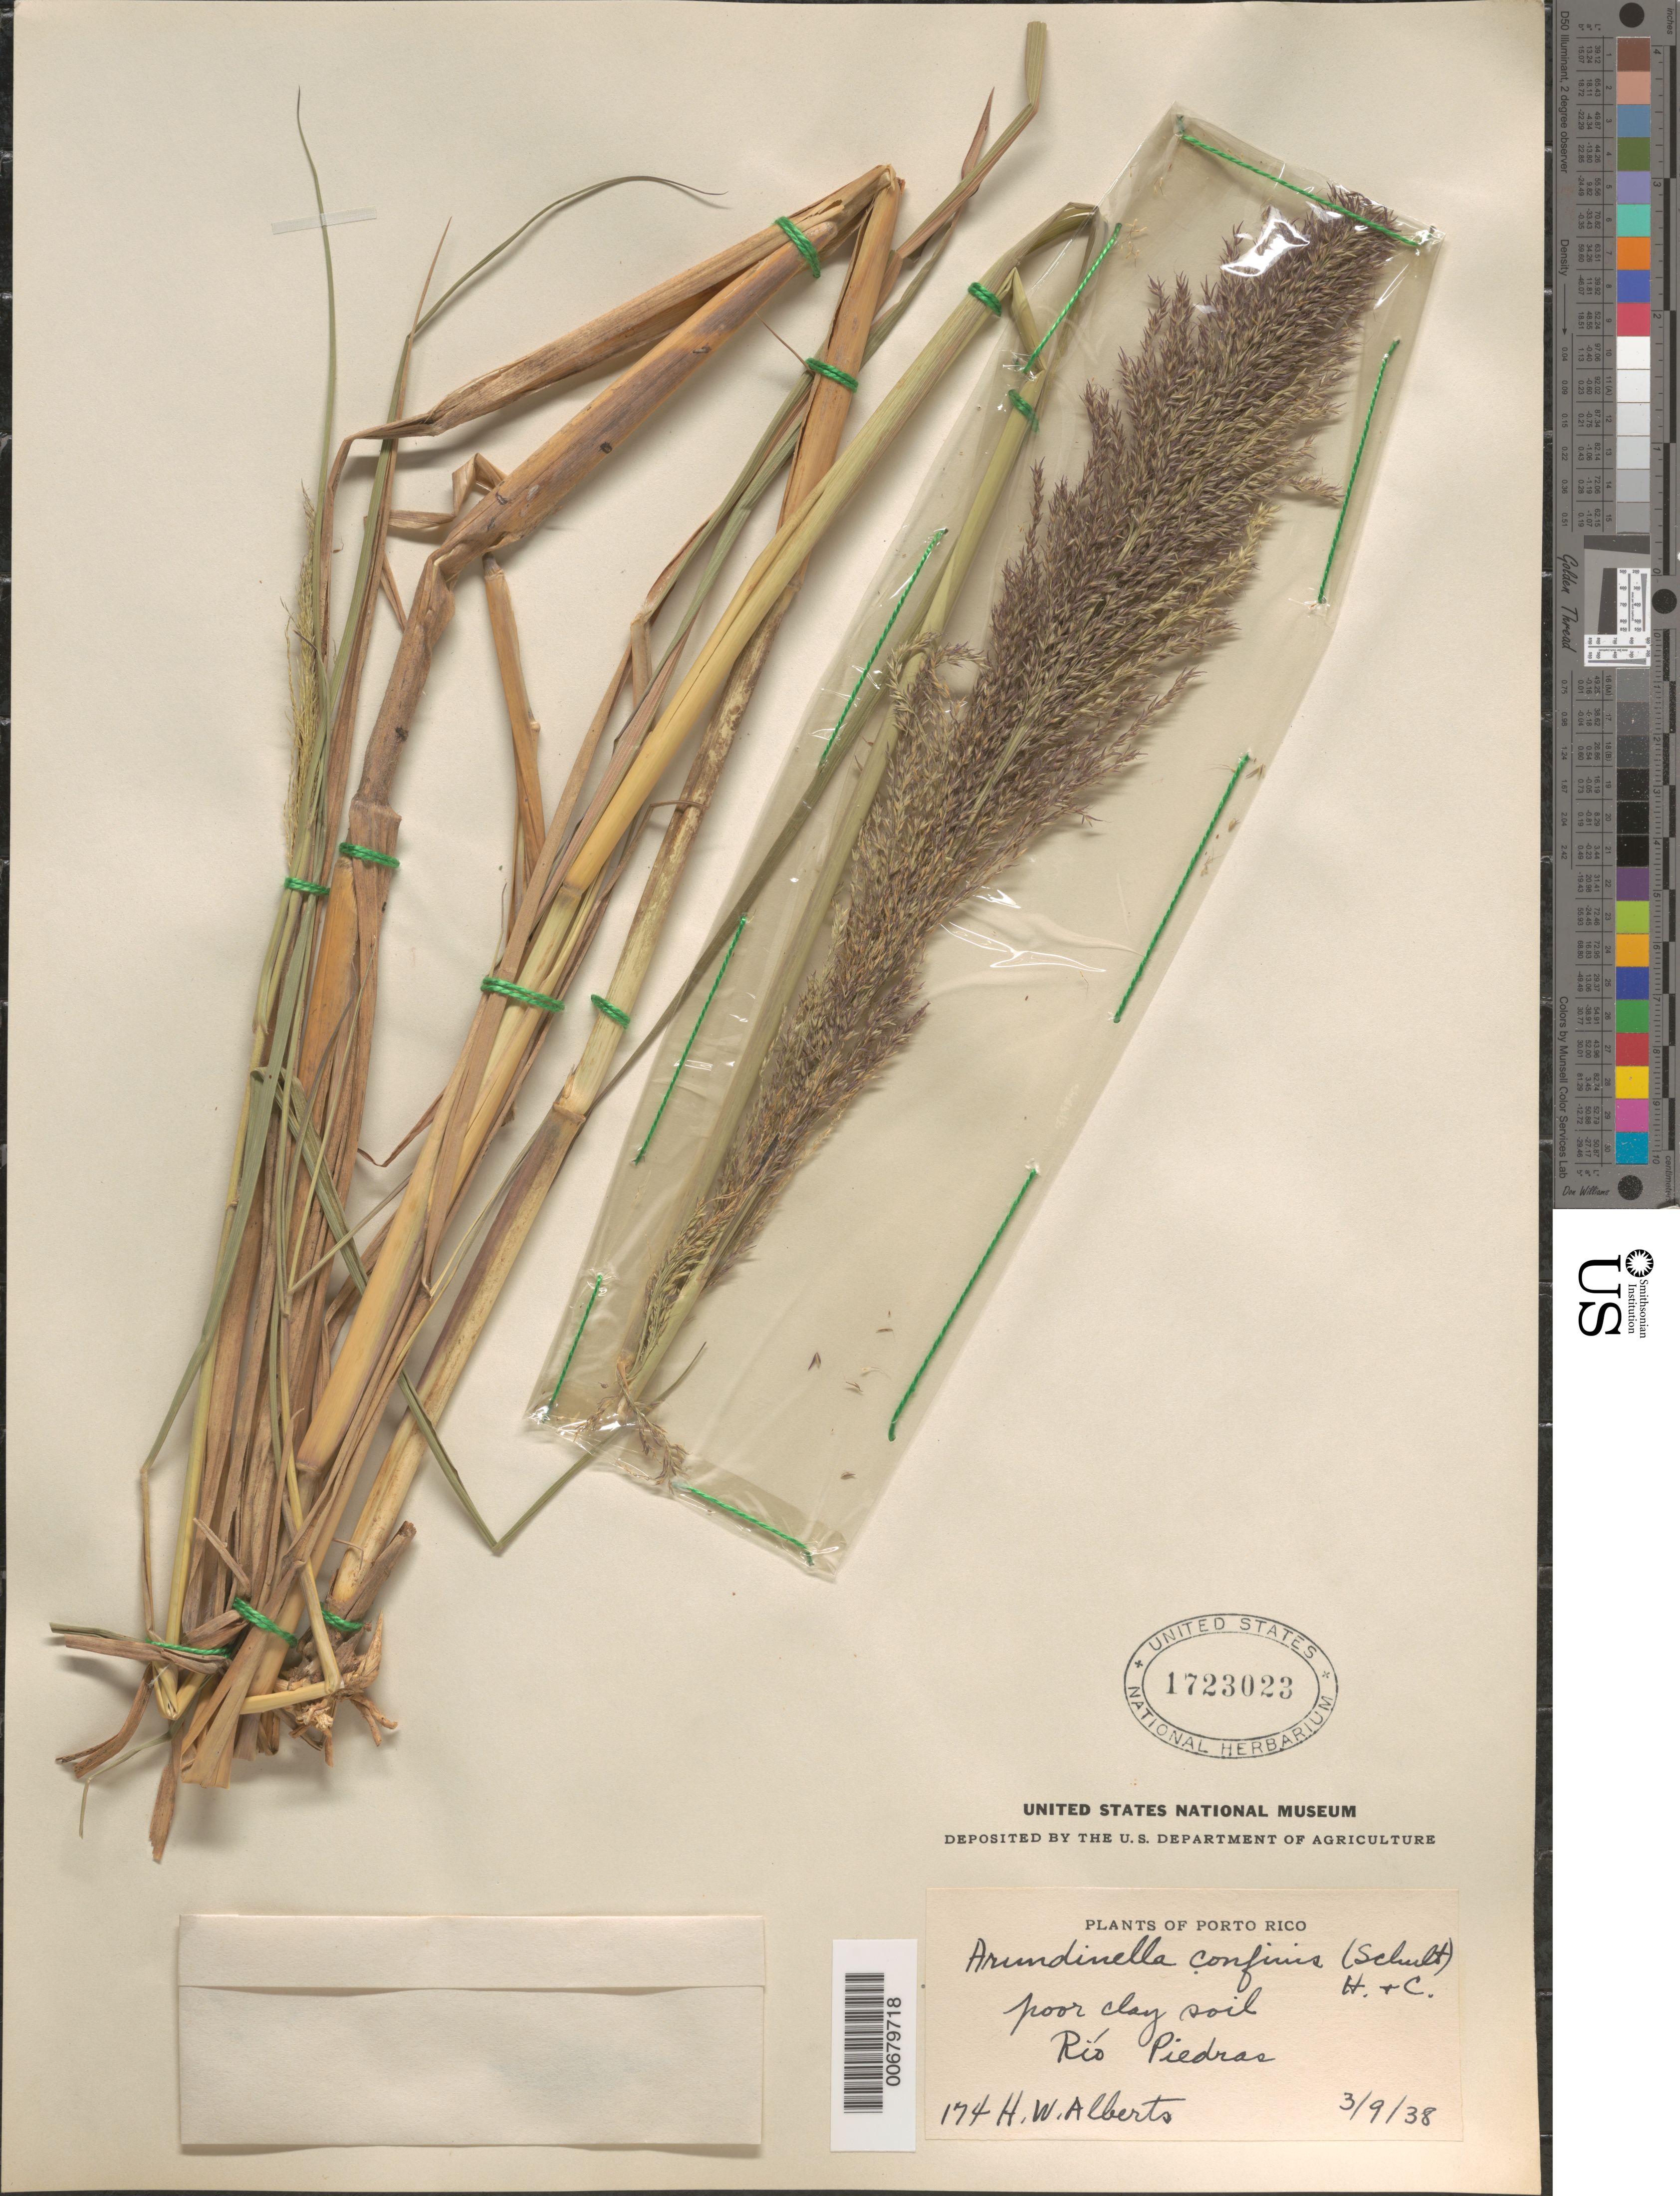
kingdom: Plantae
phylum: Tracheophyta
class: Liliopsida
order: Poales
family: Poaceae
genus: Arundinella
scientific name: Arundinella hispida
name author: (Humb. & Bonpl. ex Willd.) Kuntze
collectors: H. W. Alberts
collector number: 174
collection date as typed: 09 Mar 1938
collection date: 1938-03-09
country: Puerto Rico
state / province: San Juan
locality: Rio Piedras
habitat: Poor clay soil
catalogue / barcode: US 1723023